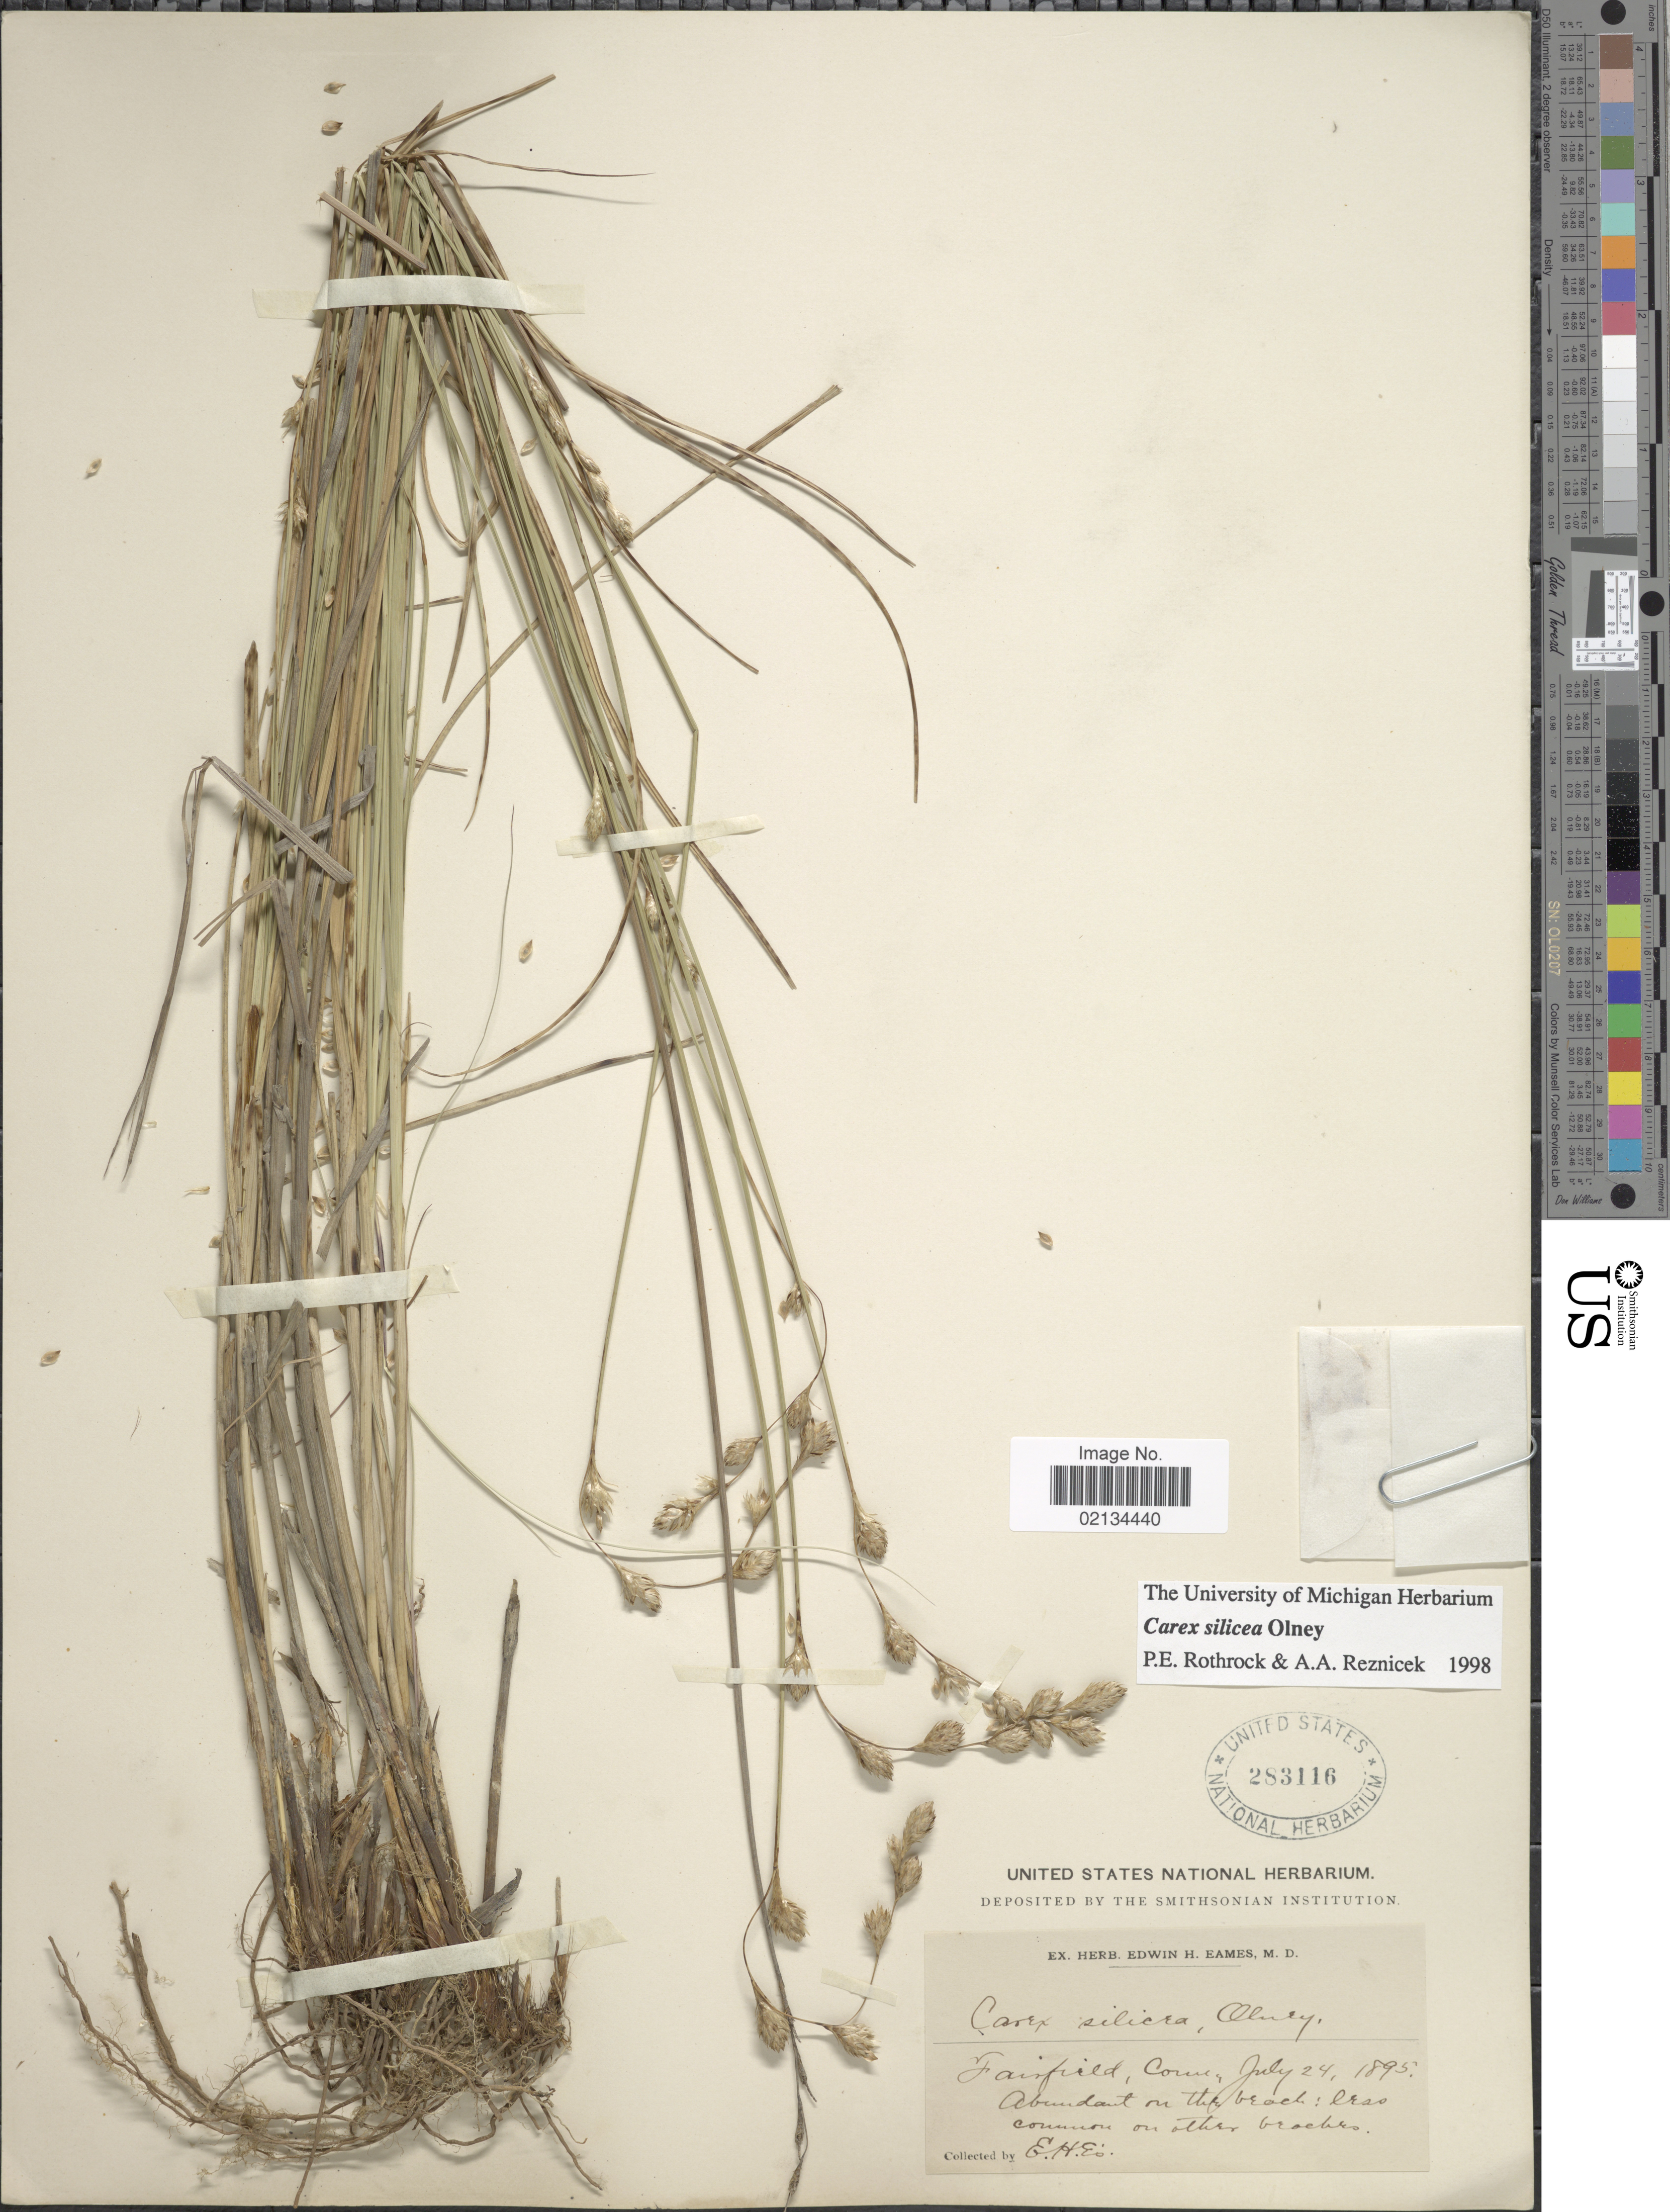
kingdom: Plantae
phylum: Tracheophyta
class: Liliopsida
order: Poales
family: Cyperaceae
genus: Carex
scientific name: Carex silicea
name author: Olney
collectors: E. H. Eames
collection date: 1895-07-24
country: United States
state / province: Connecticut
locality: Fairfields, abundant on the beach.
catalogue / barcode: US 283116